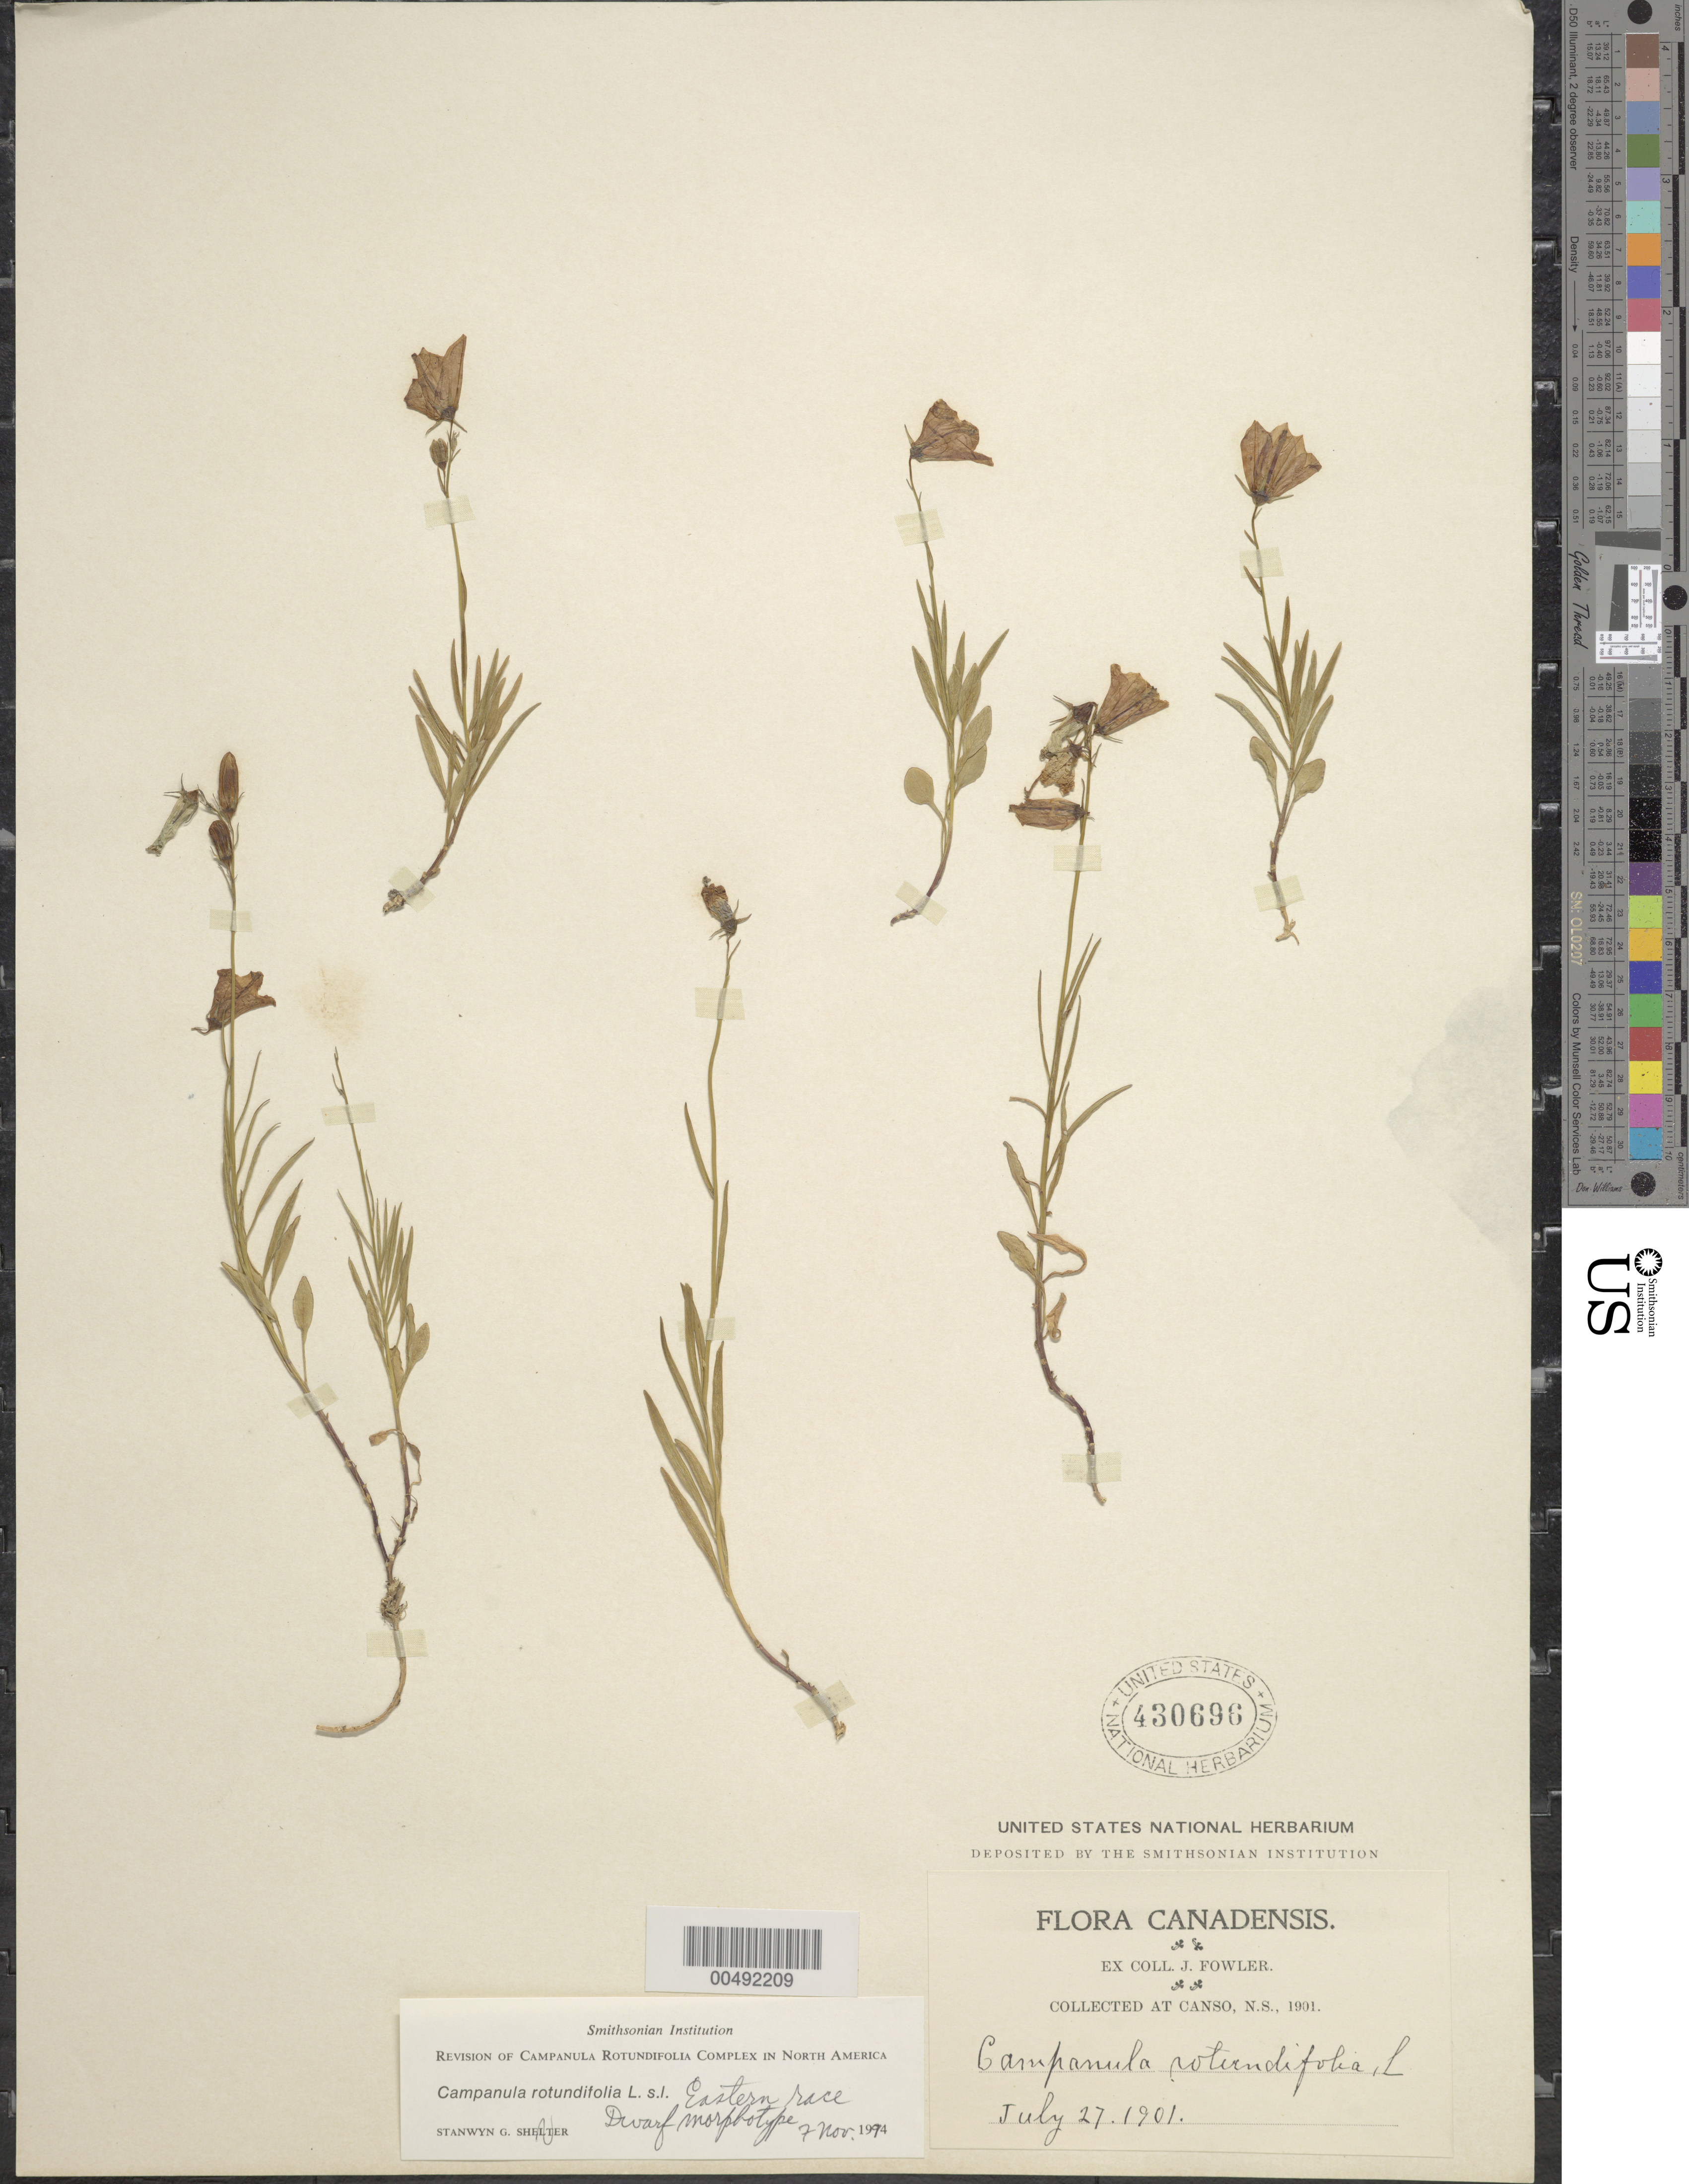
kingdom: Plantae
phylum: Tracheophyta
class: Magnoliopsida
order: Asterales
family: Campanulaceae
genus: Campanula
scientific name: Campanula rotundifolia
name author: L.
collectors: J. P. Fowler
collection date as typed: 27 Jul 1901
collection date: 1901-07-27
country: Canada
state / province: Nova Scotia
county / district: Guysborough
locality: Canso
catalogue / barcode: US 430696